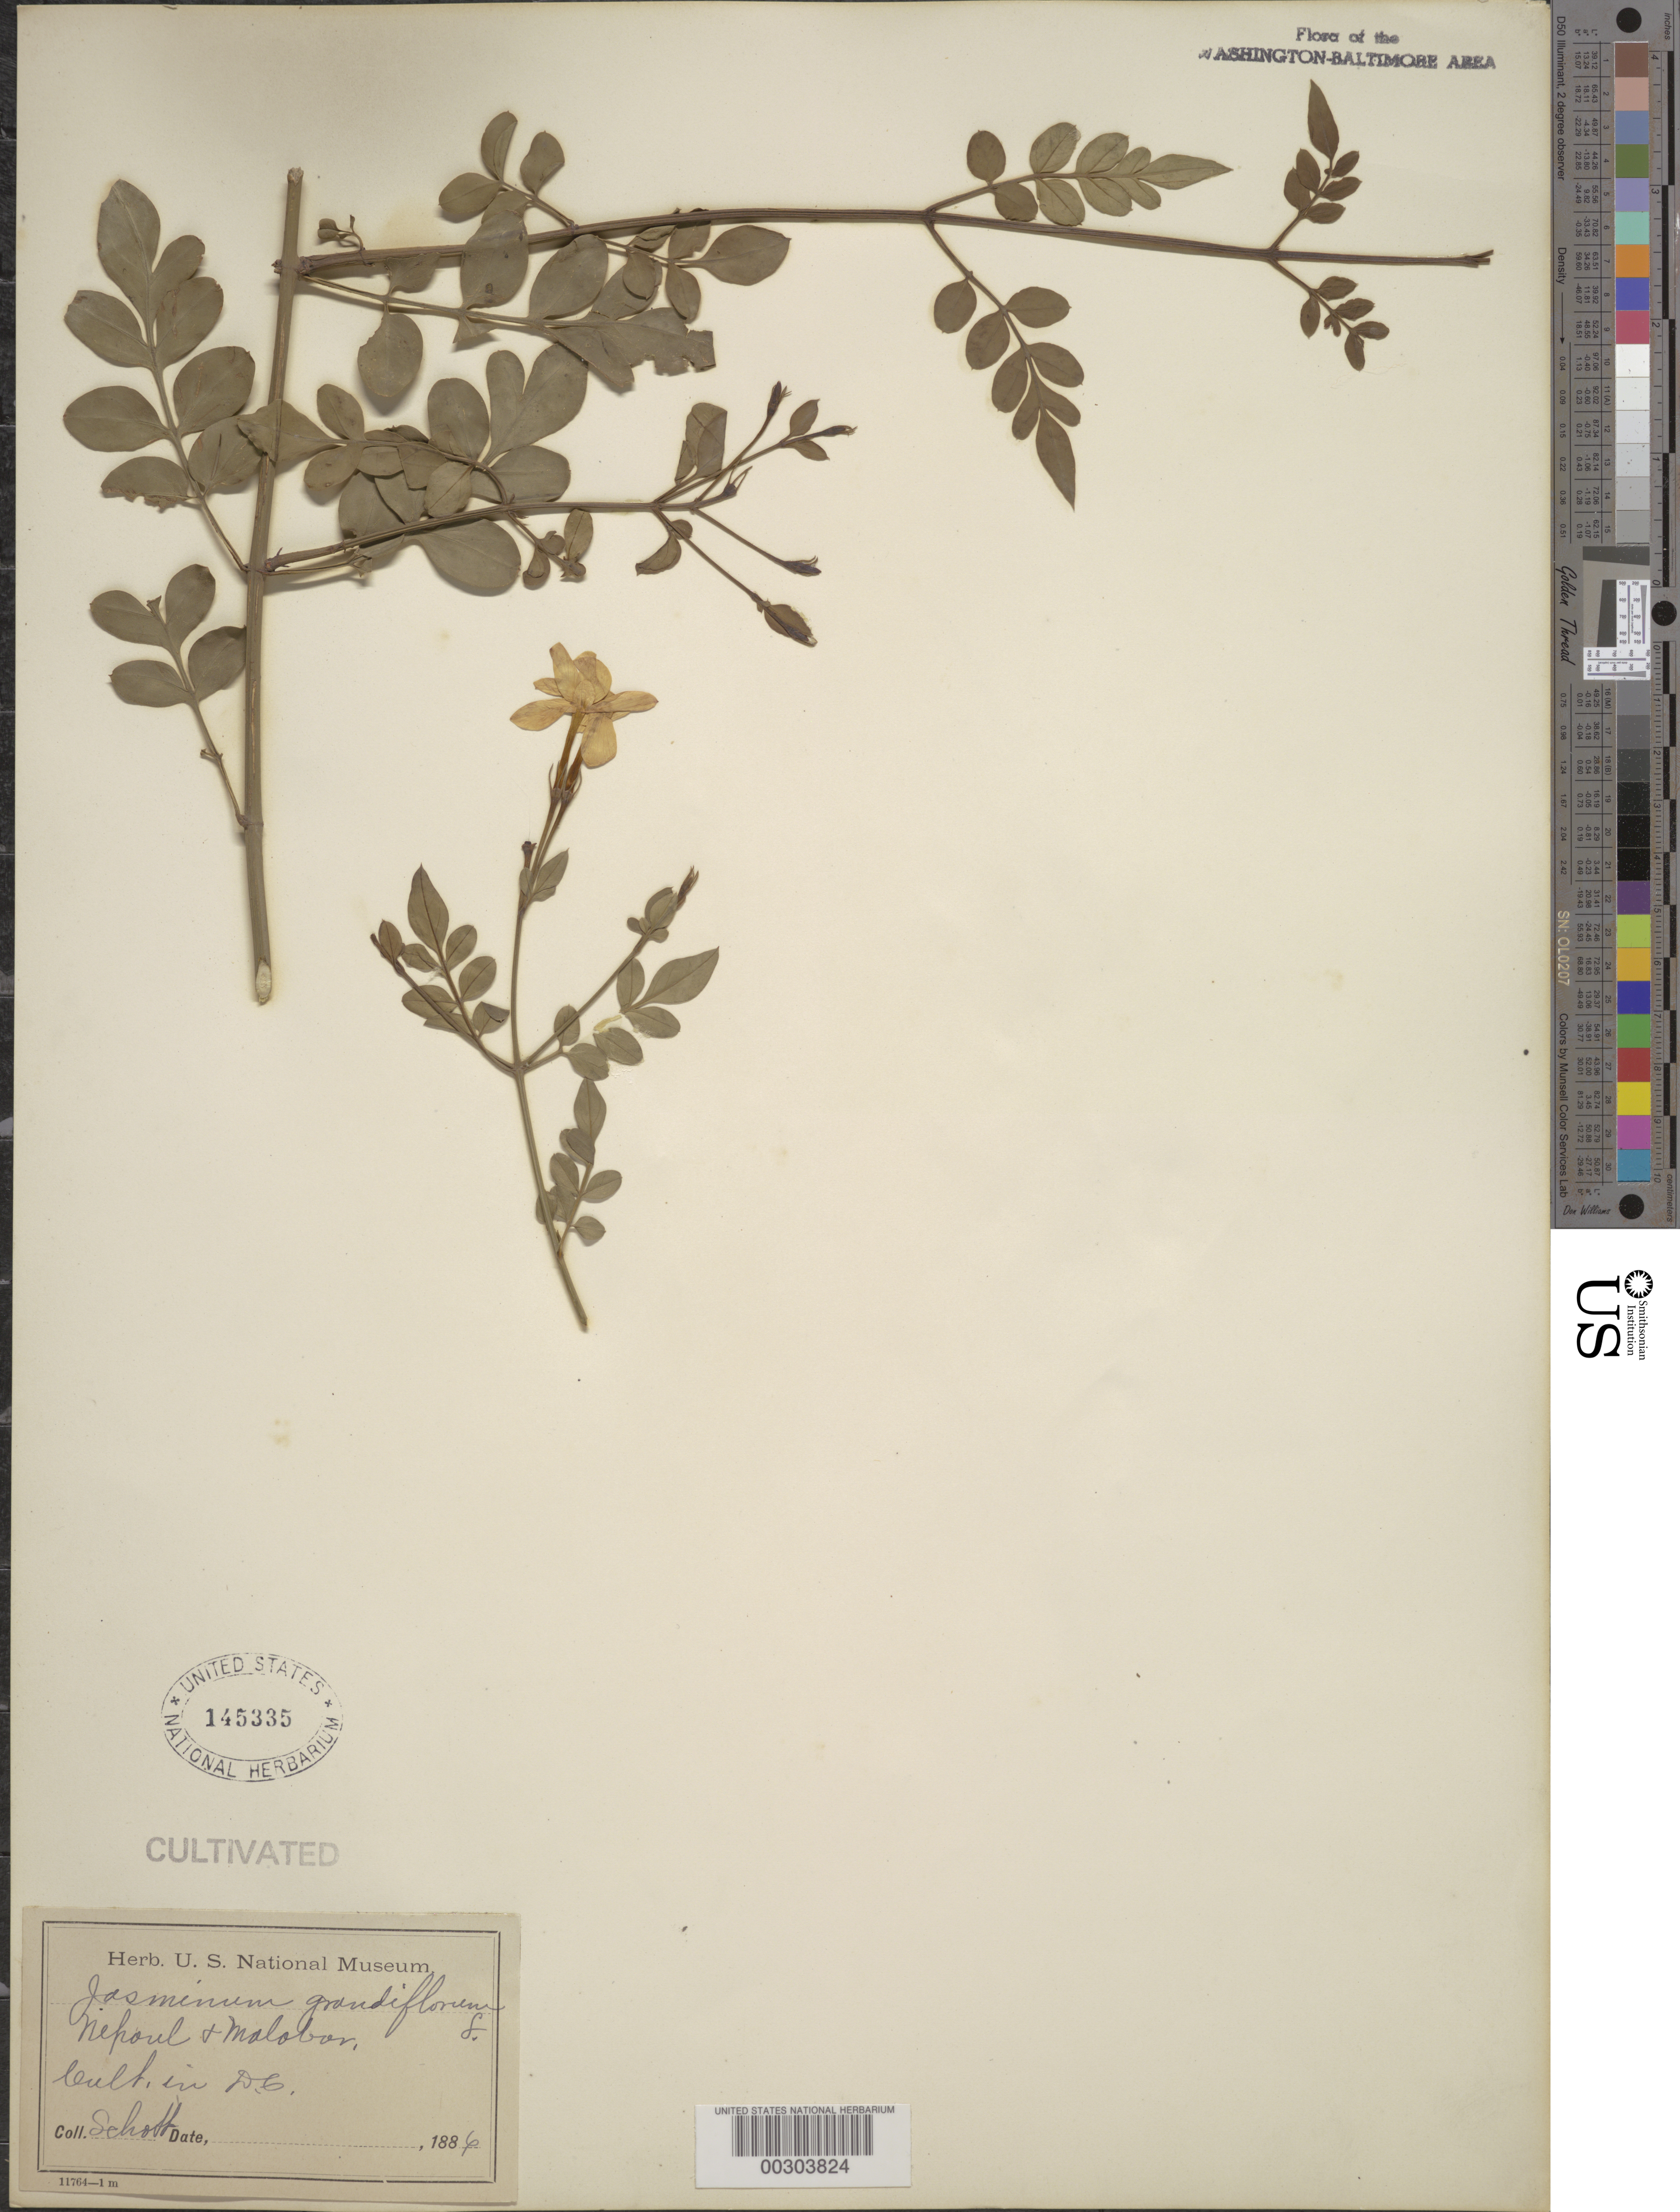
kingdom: Plantae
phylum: Tracheophyta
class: Magnoliopsida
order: Lamiales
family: Oleaceae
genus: Jasminum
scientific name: Jasminum grandiflorum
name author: L.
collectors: A. L. Schott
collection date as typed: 1886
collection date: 1886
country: United States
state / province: District of Columbia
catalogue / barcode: US 145335